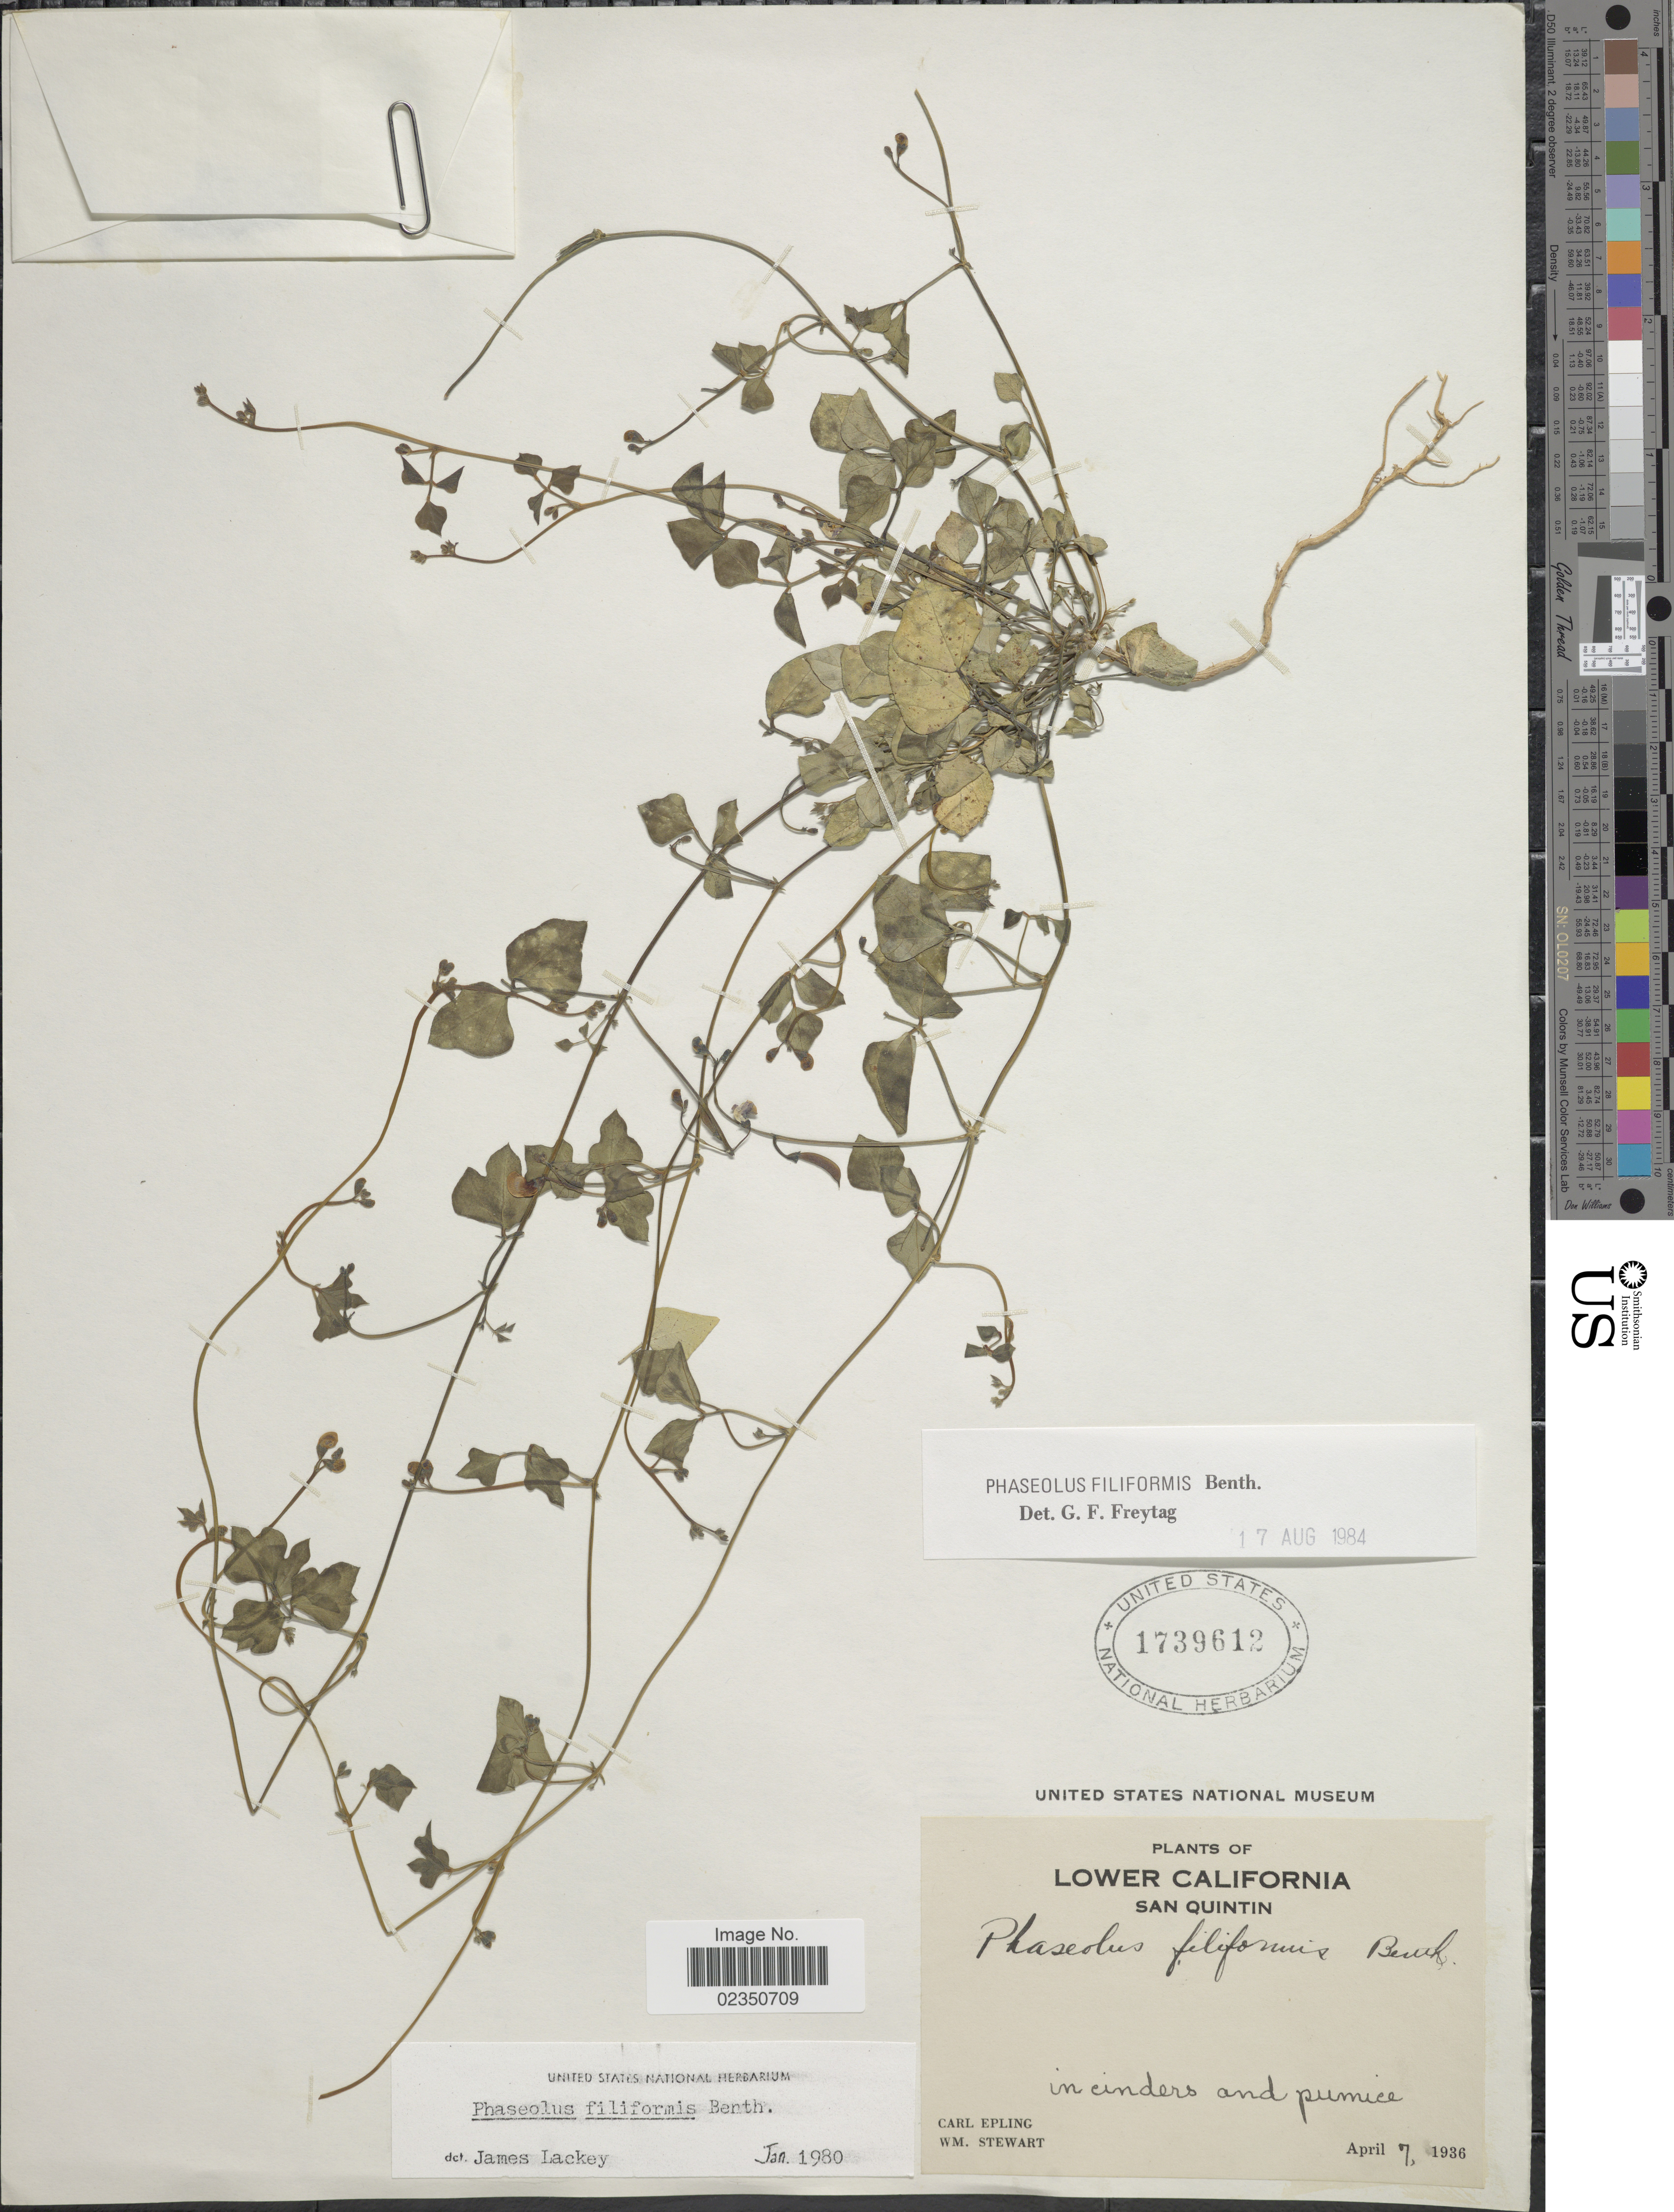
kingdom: Plantae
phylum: Tracheophyta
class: Magnoliopsida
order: Fabales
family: Fabaceae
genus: Phaseolus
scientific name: Phaseolus filiformis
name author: Benth.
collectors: C. C. Epling & W. Stewart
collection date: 1936-04-07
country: Mexico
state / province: Baja California Norte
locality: San Quintin, in cinders and pumice, Lower California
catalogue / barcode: US 1739612